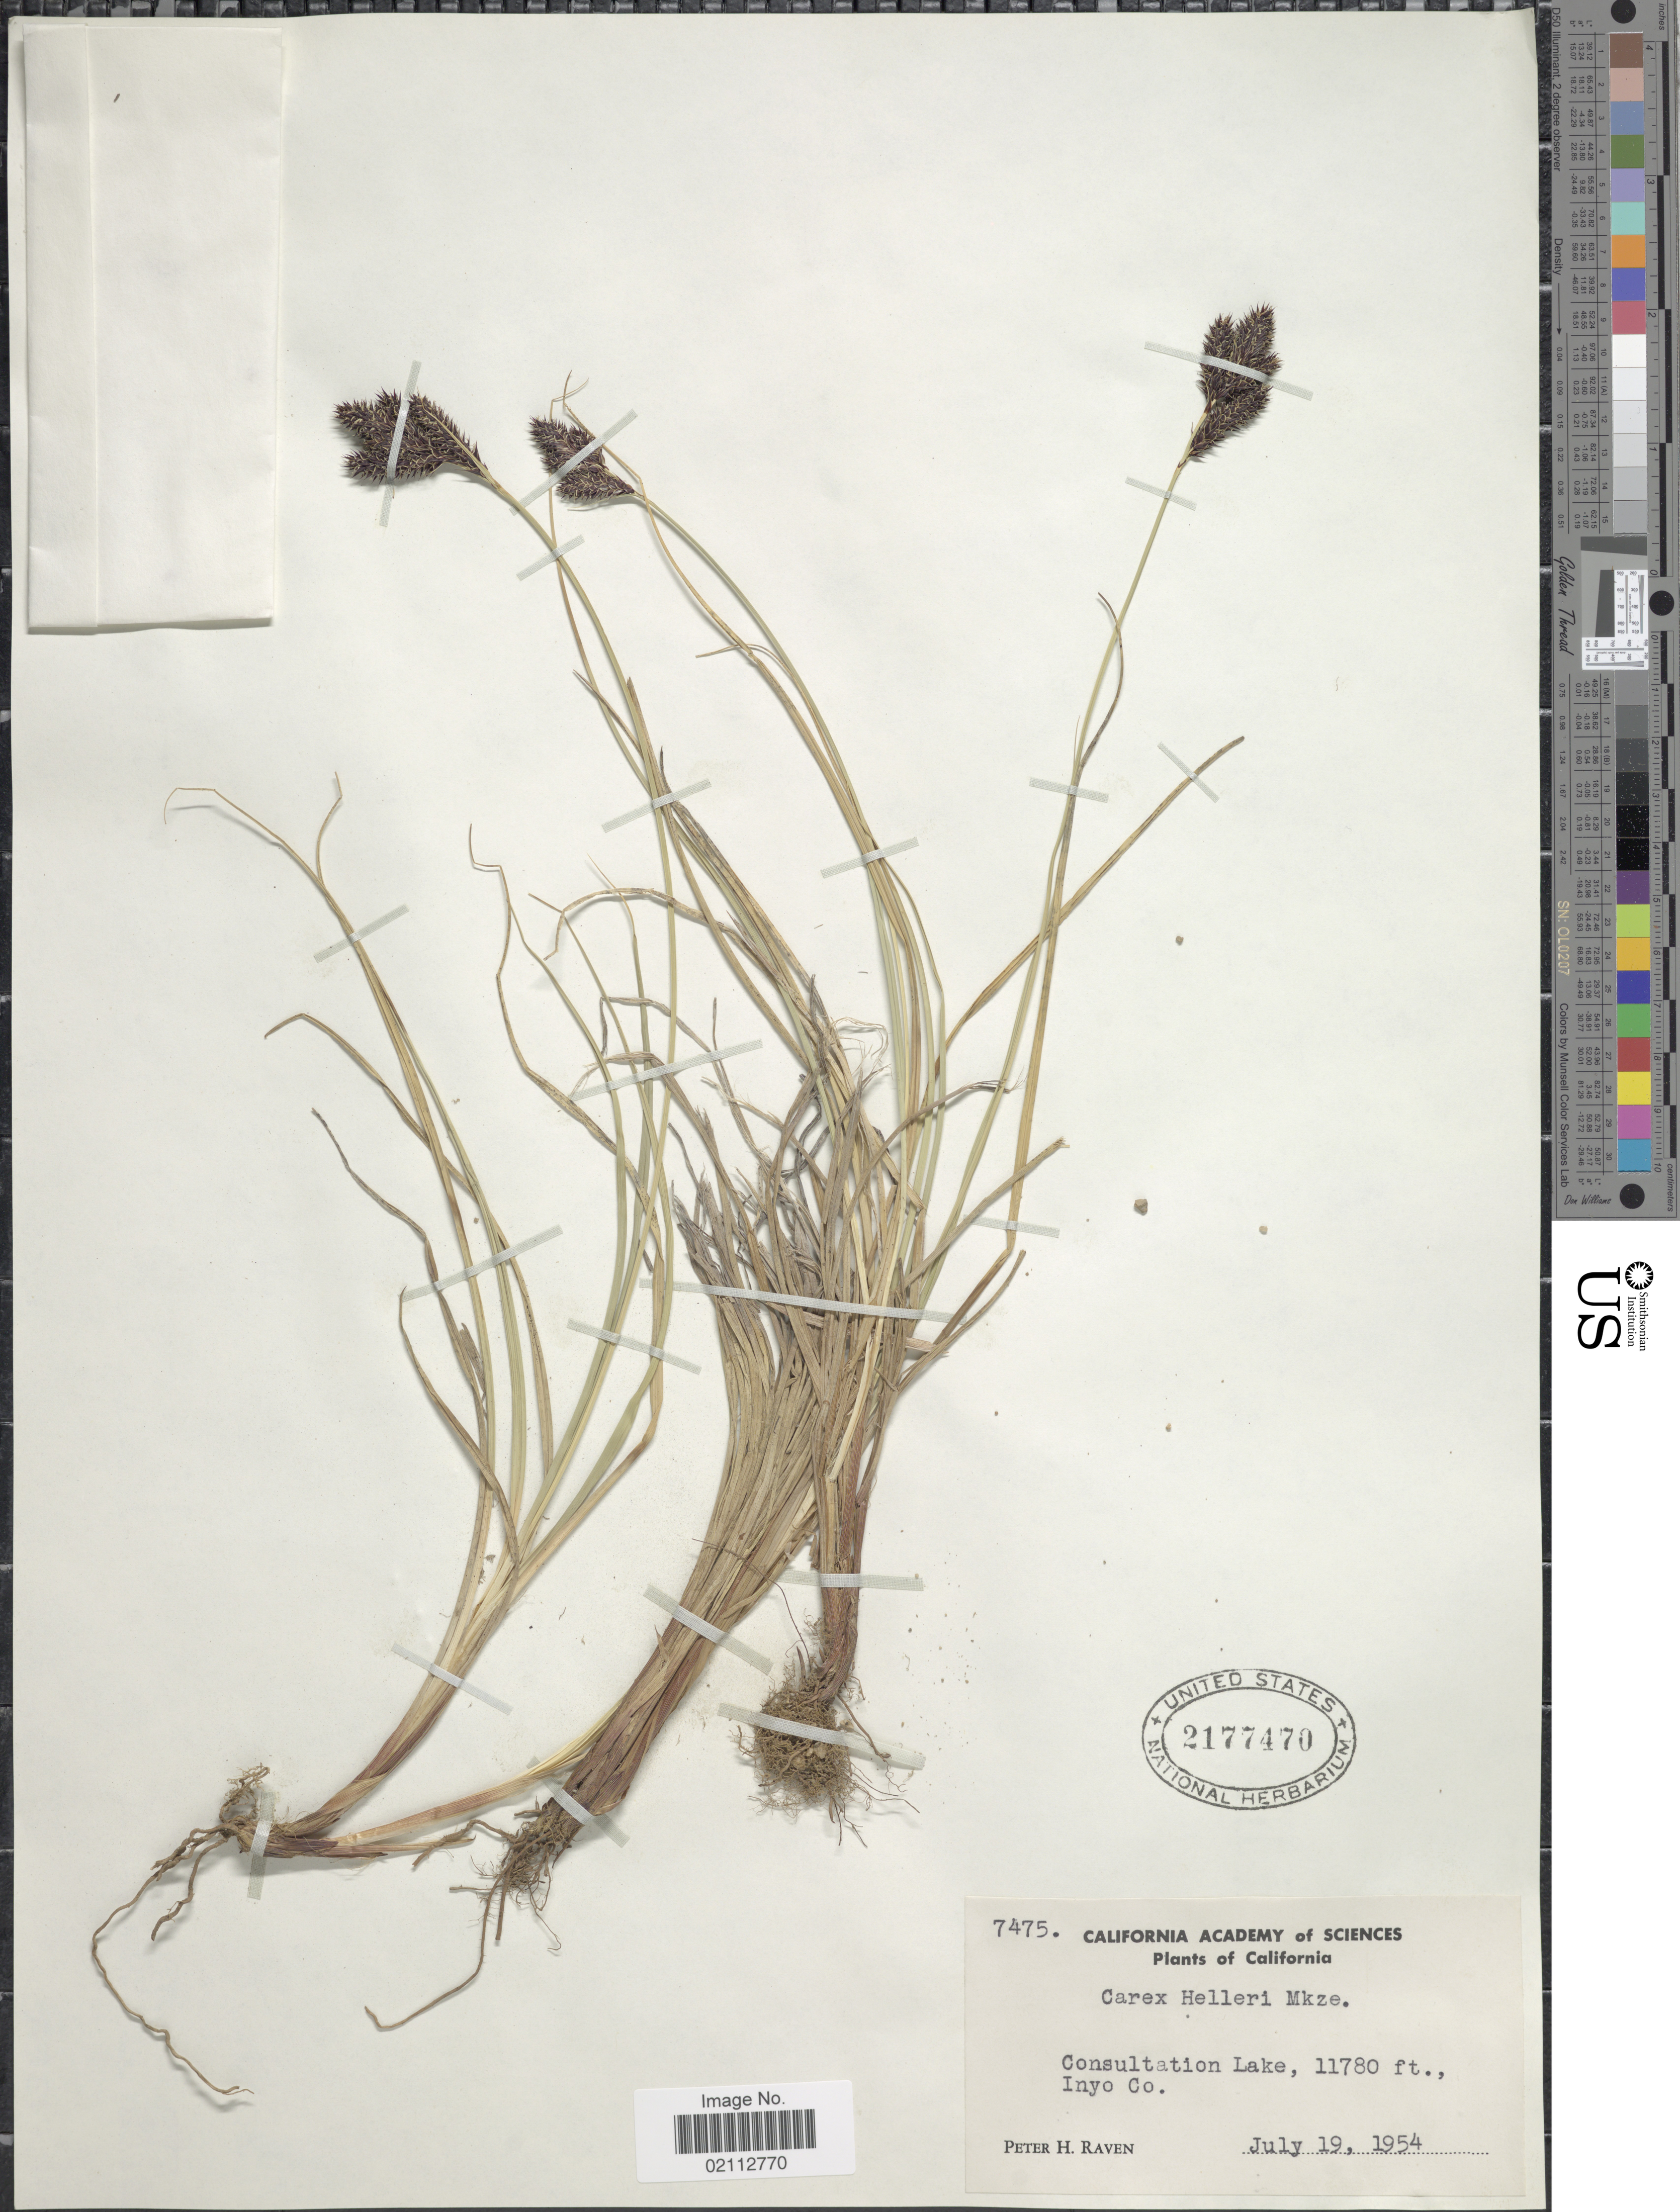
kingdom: Plantae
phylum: Tracheophyta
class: Liliopsida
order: Poales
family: Cyperaceae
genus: Carex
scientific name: Carex helleri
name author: Mack.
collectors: P. Raven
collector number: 7475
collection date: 1954-07-19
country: United States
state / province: California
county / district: Inyo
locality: Consultation Lake, Inyo Co.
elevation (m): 3591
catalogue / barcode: US 2177470